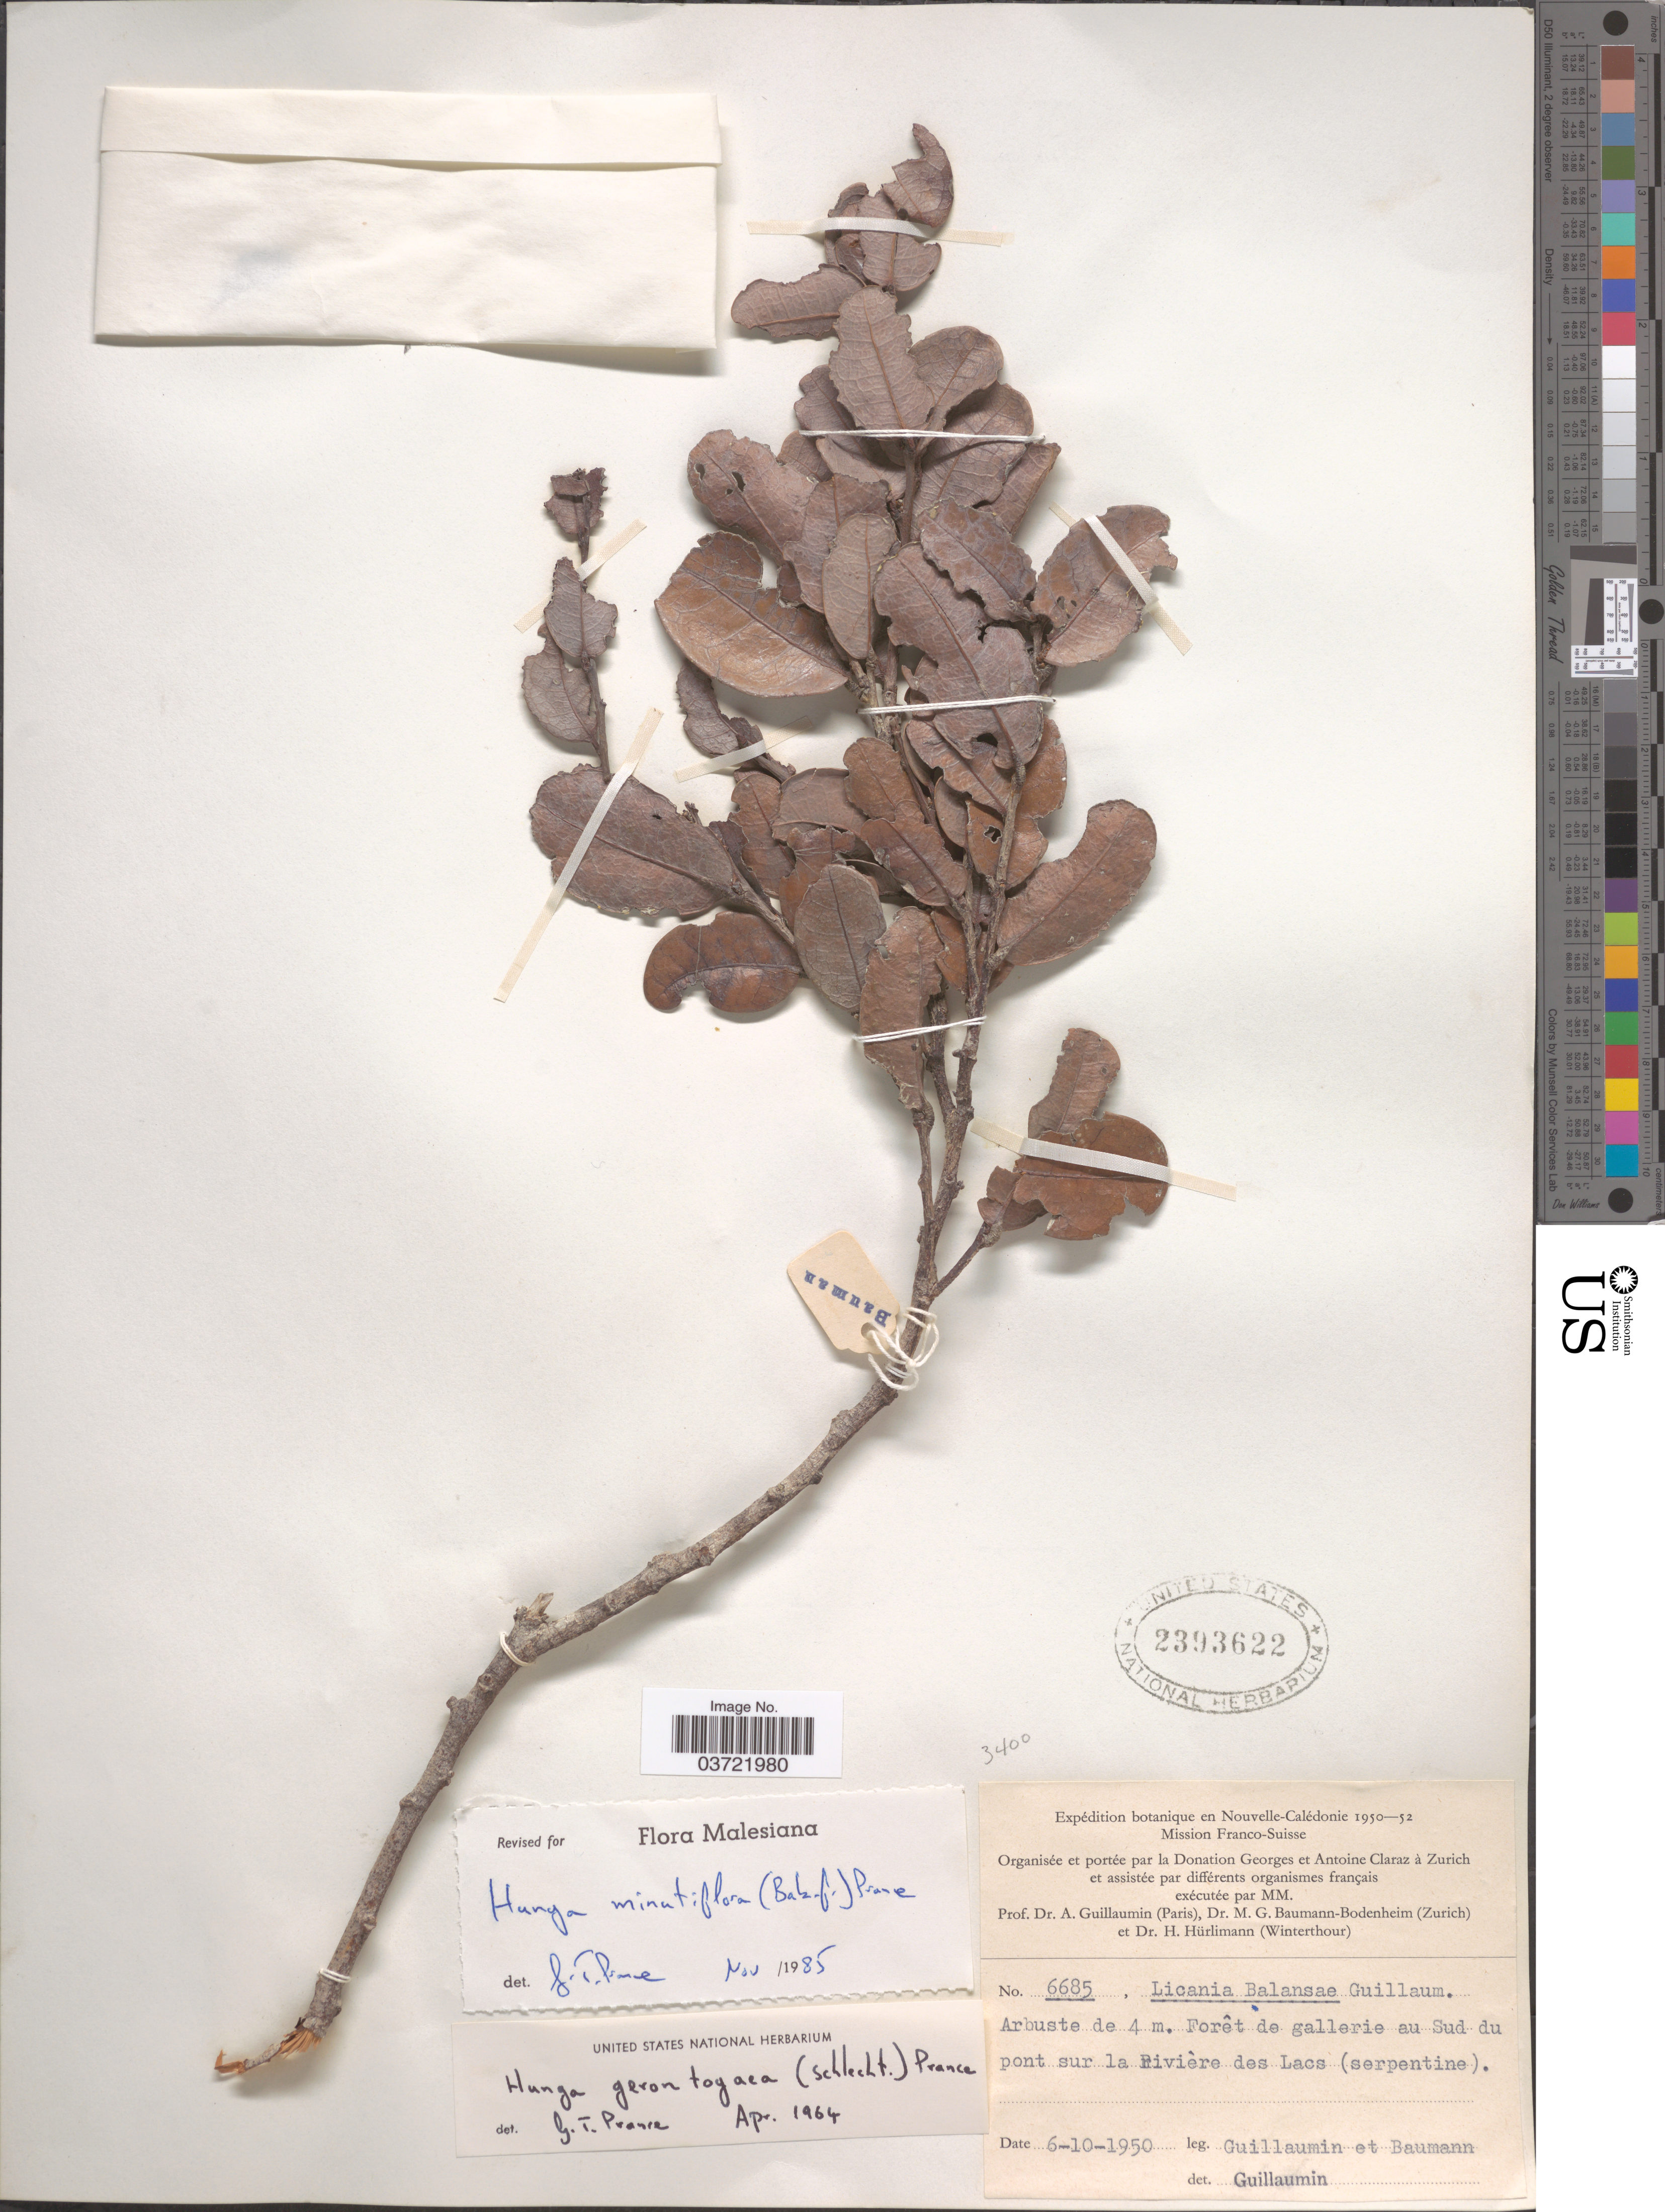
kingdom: Plantae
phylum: Tracheophyta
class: Magnoliopsida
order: Malpighiales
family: Chrysobalanaceae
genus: Hunga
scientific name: Hunga minutiflora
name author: (Baker f.) Prance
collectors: A. Guillaumin & M. G. Baumann-Bodenheim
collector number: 6685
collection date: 1950-10-06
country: New Caledonia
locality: Nouvelle-Calédonie. Forêt de gallerie au Sud du pont sur la rivière des Lacs.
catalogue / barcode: US 2393622